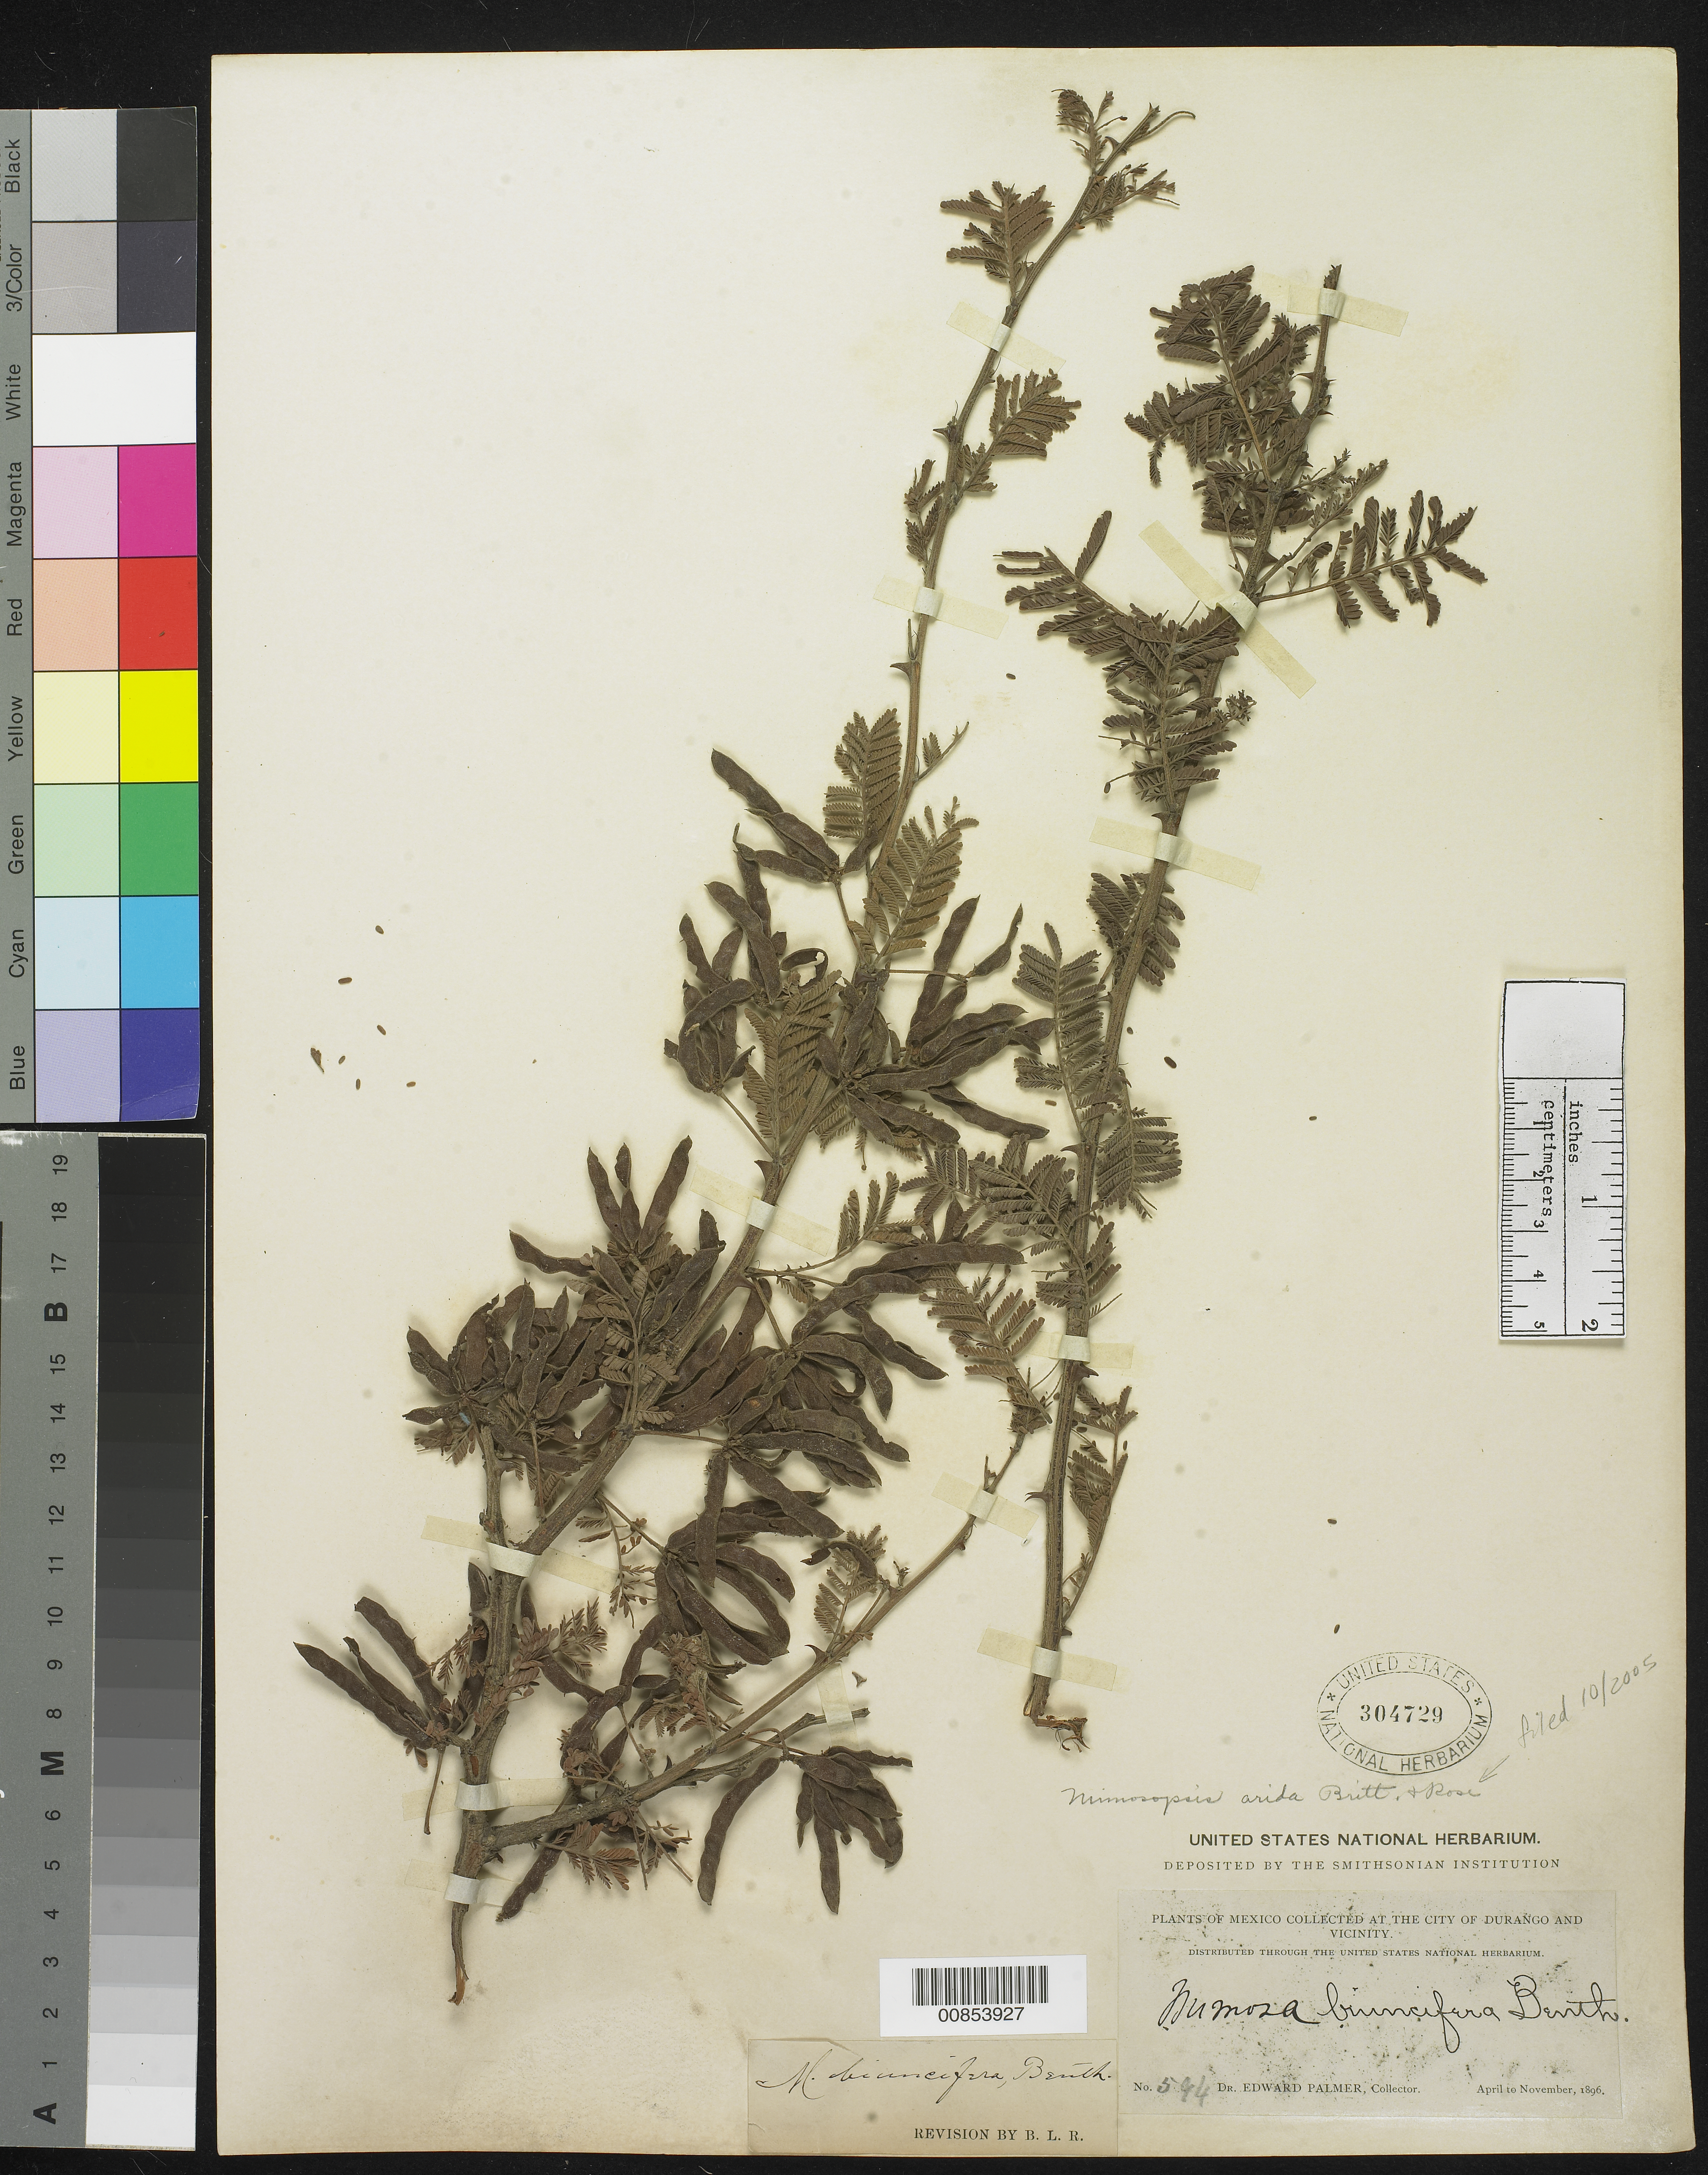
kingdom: Plantae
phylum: Tracheophyta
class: Magnoliopsida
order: Fabales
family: Fabaceae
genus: Mimosa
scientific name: Mimosa biuncifera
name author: Benth.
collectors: E. Palmer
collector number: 594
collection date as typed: Apr 1896 to -- Nov 1896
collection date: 1896-04/1896-11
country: Mexico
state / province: Durango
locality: City of Durango and vicinity.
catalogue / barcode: US 304729